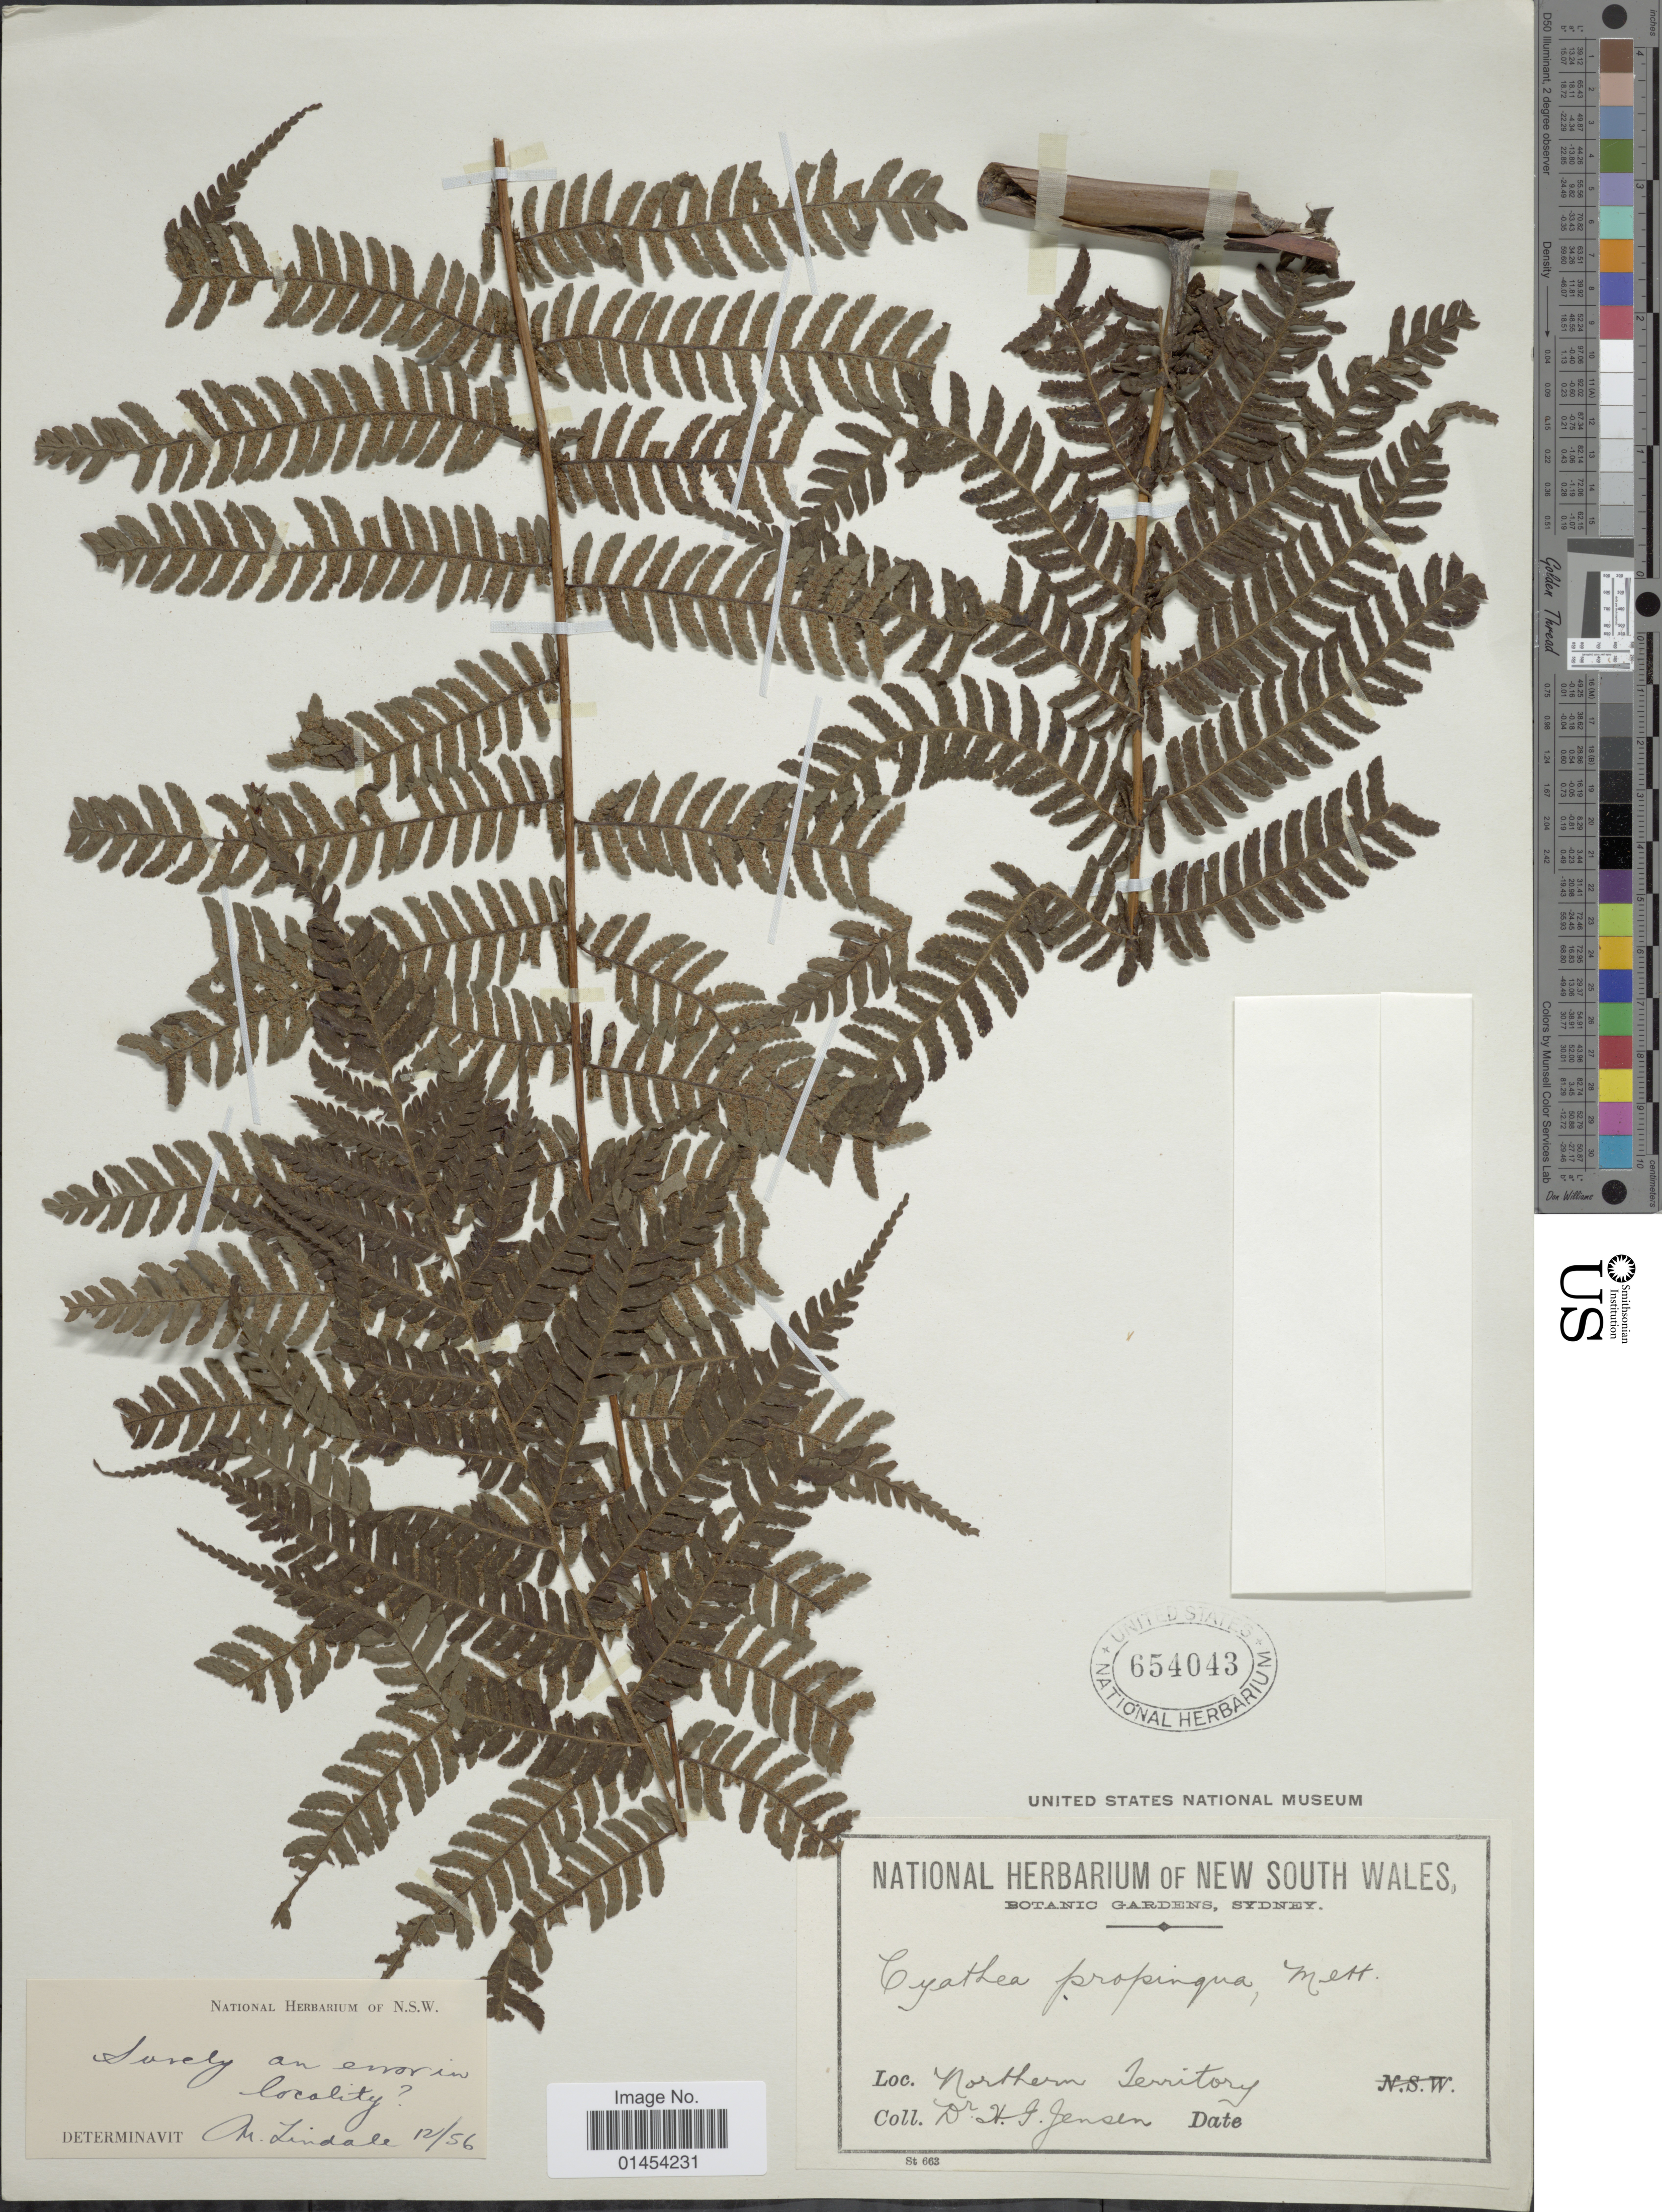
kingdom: Plantae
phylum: Tracheophyta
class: Polypodiopsida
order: Cyatheales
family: Cyatheaceae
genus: Cyathea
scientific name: Cyathea propinqua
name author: Mett.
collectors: G. H. Jensen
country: Australia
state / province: Northern Territory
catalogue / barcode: US 654043